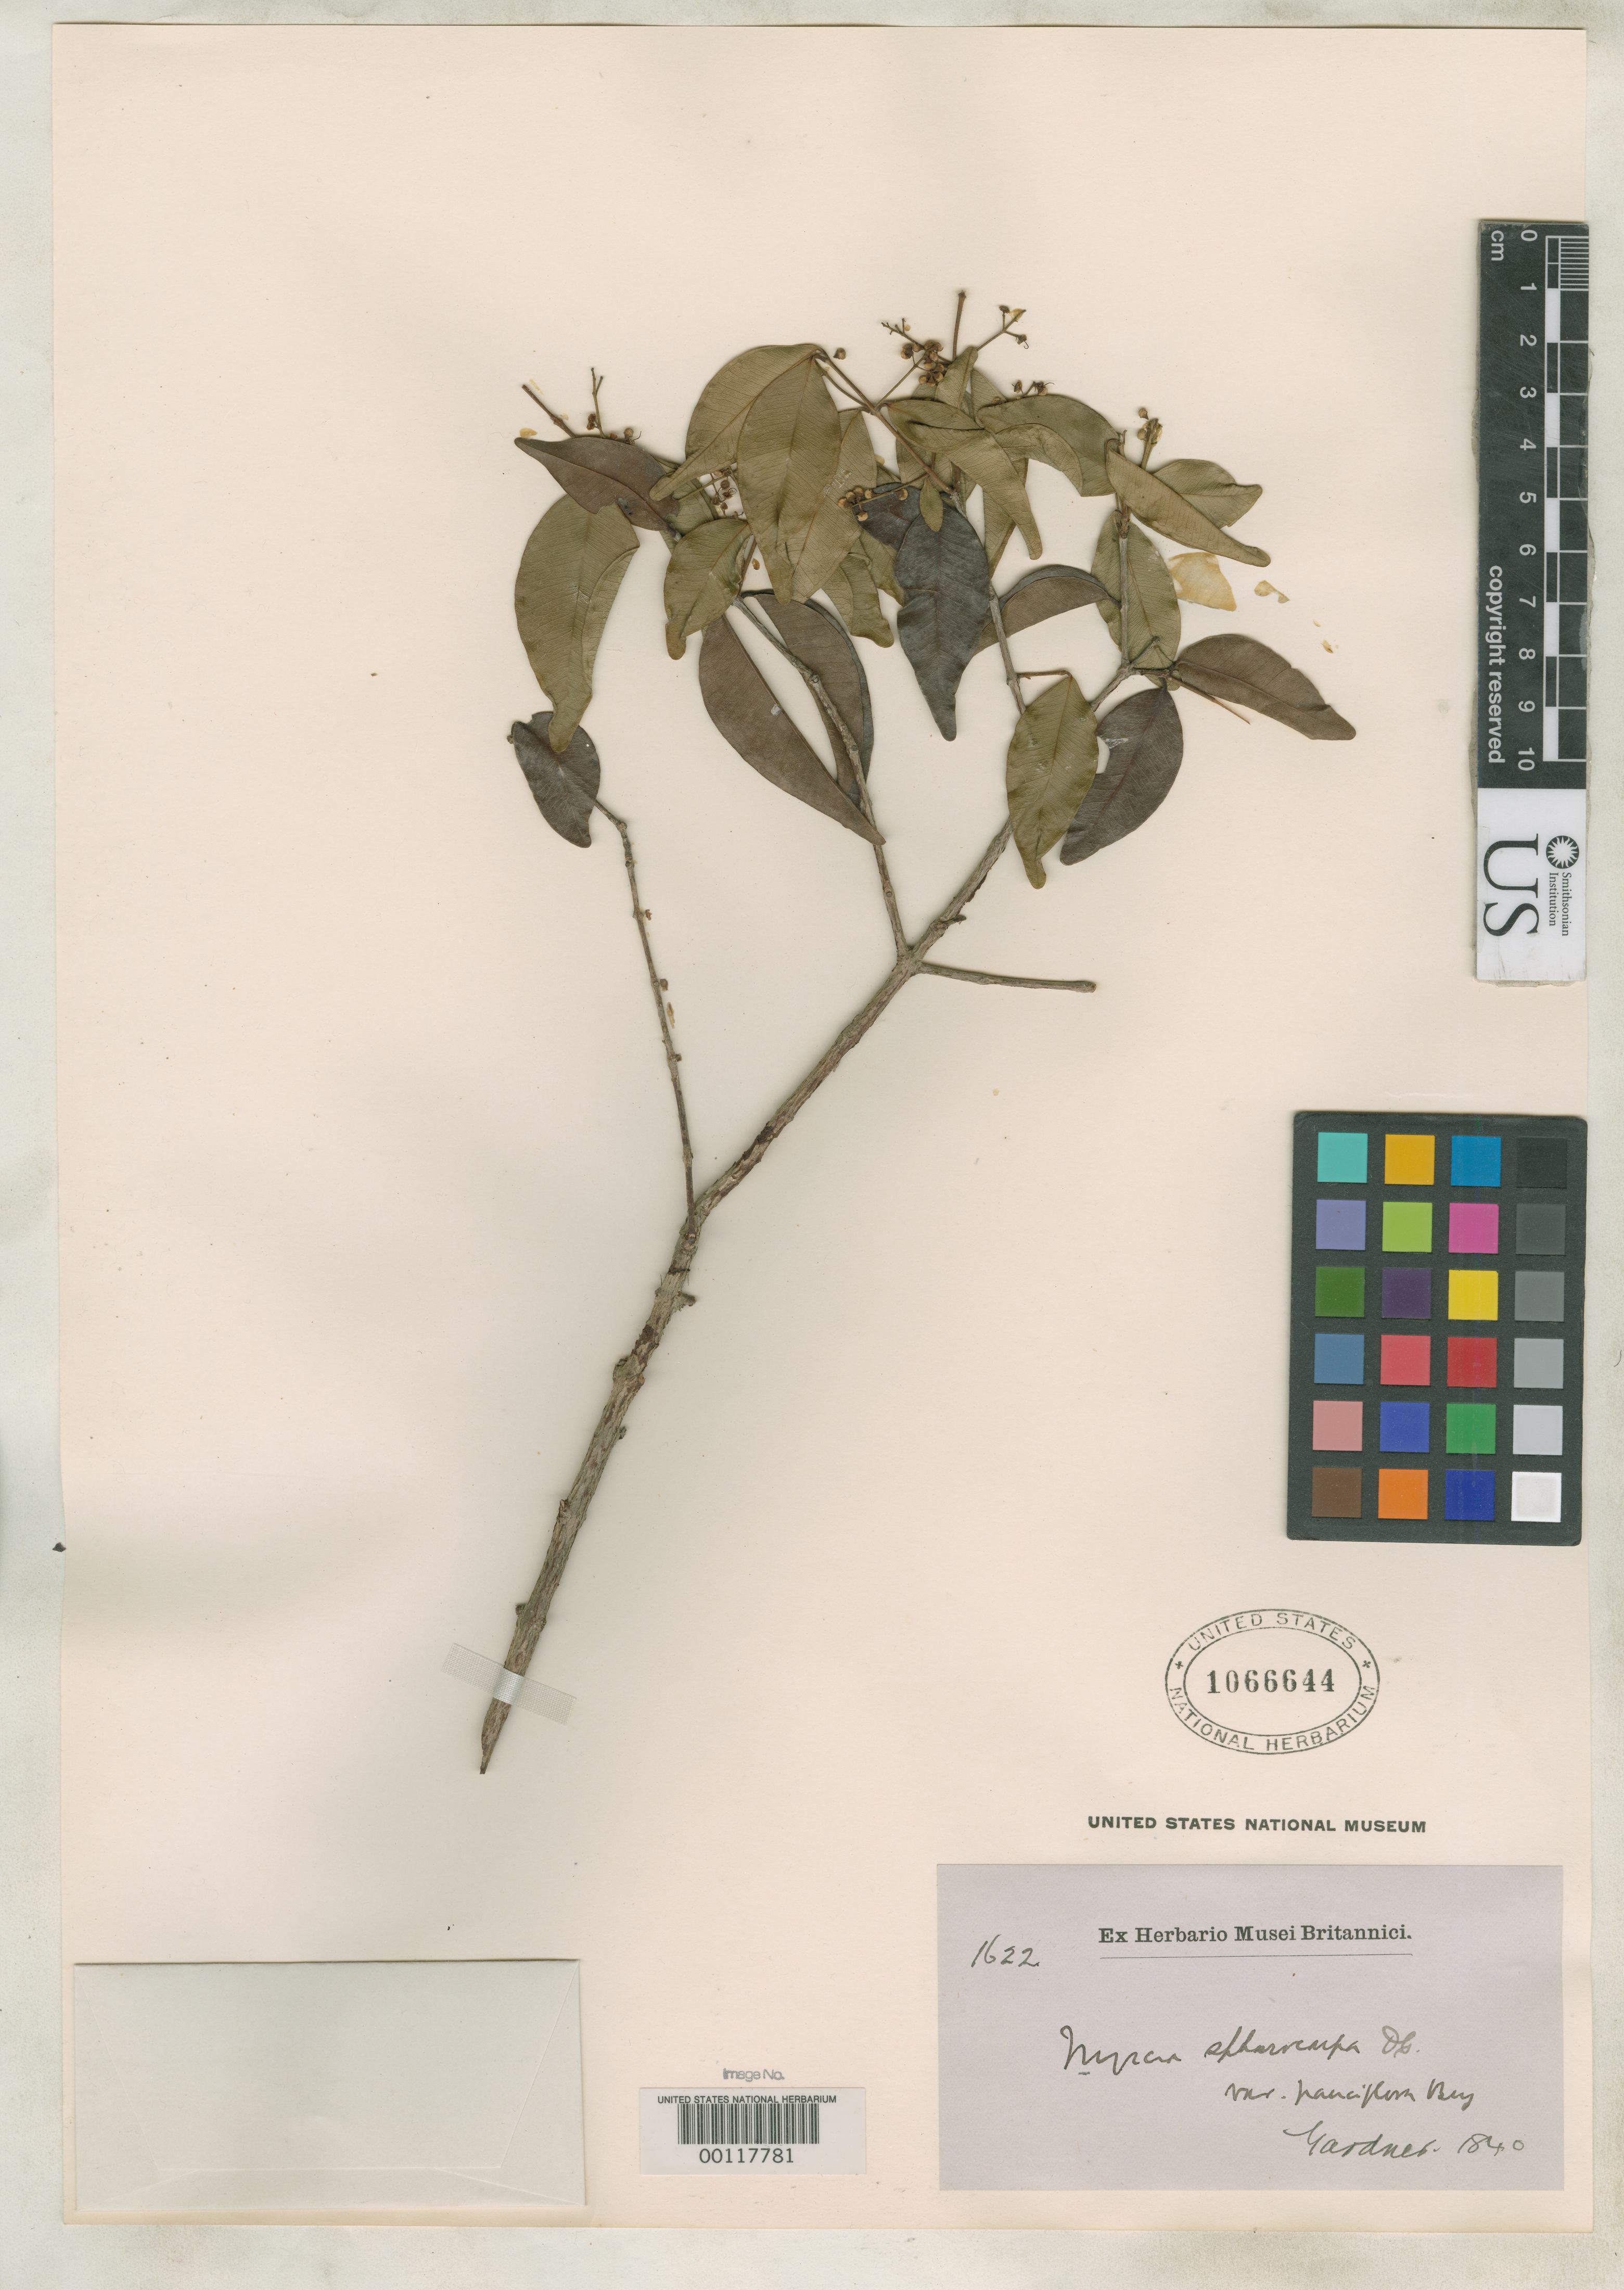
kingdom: Plantae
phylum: Tracheophyta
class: Magnoliopsida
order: Myrtales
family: Myrtaceae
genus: Aulomyrcia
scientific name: Aulomyrcia sphaerocarpa var. pauciflora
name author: O. Berg in Mart.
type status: Isotype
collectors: G. Gardner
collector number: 1622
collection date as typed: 1840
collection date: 1840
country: Brazil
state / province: Ceará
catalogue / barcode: US 1066644